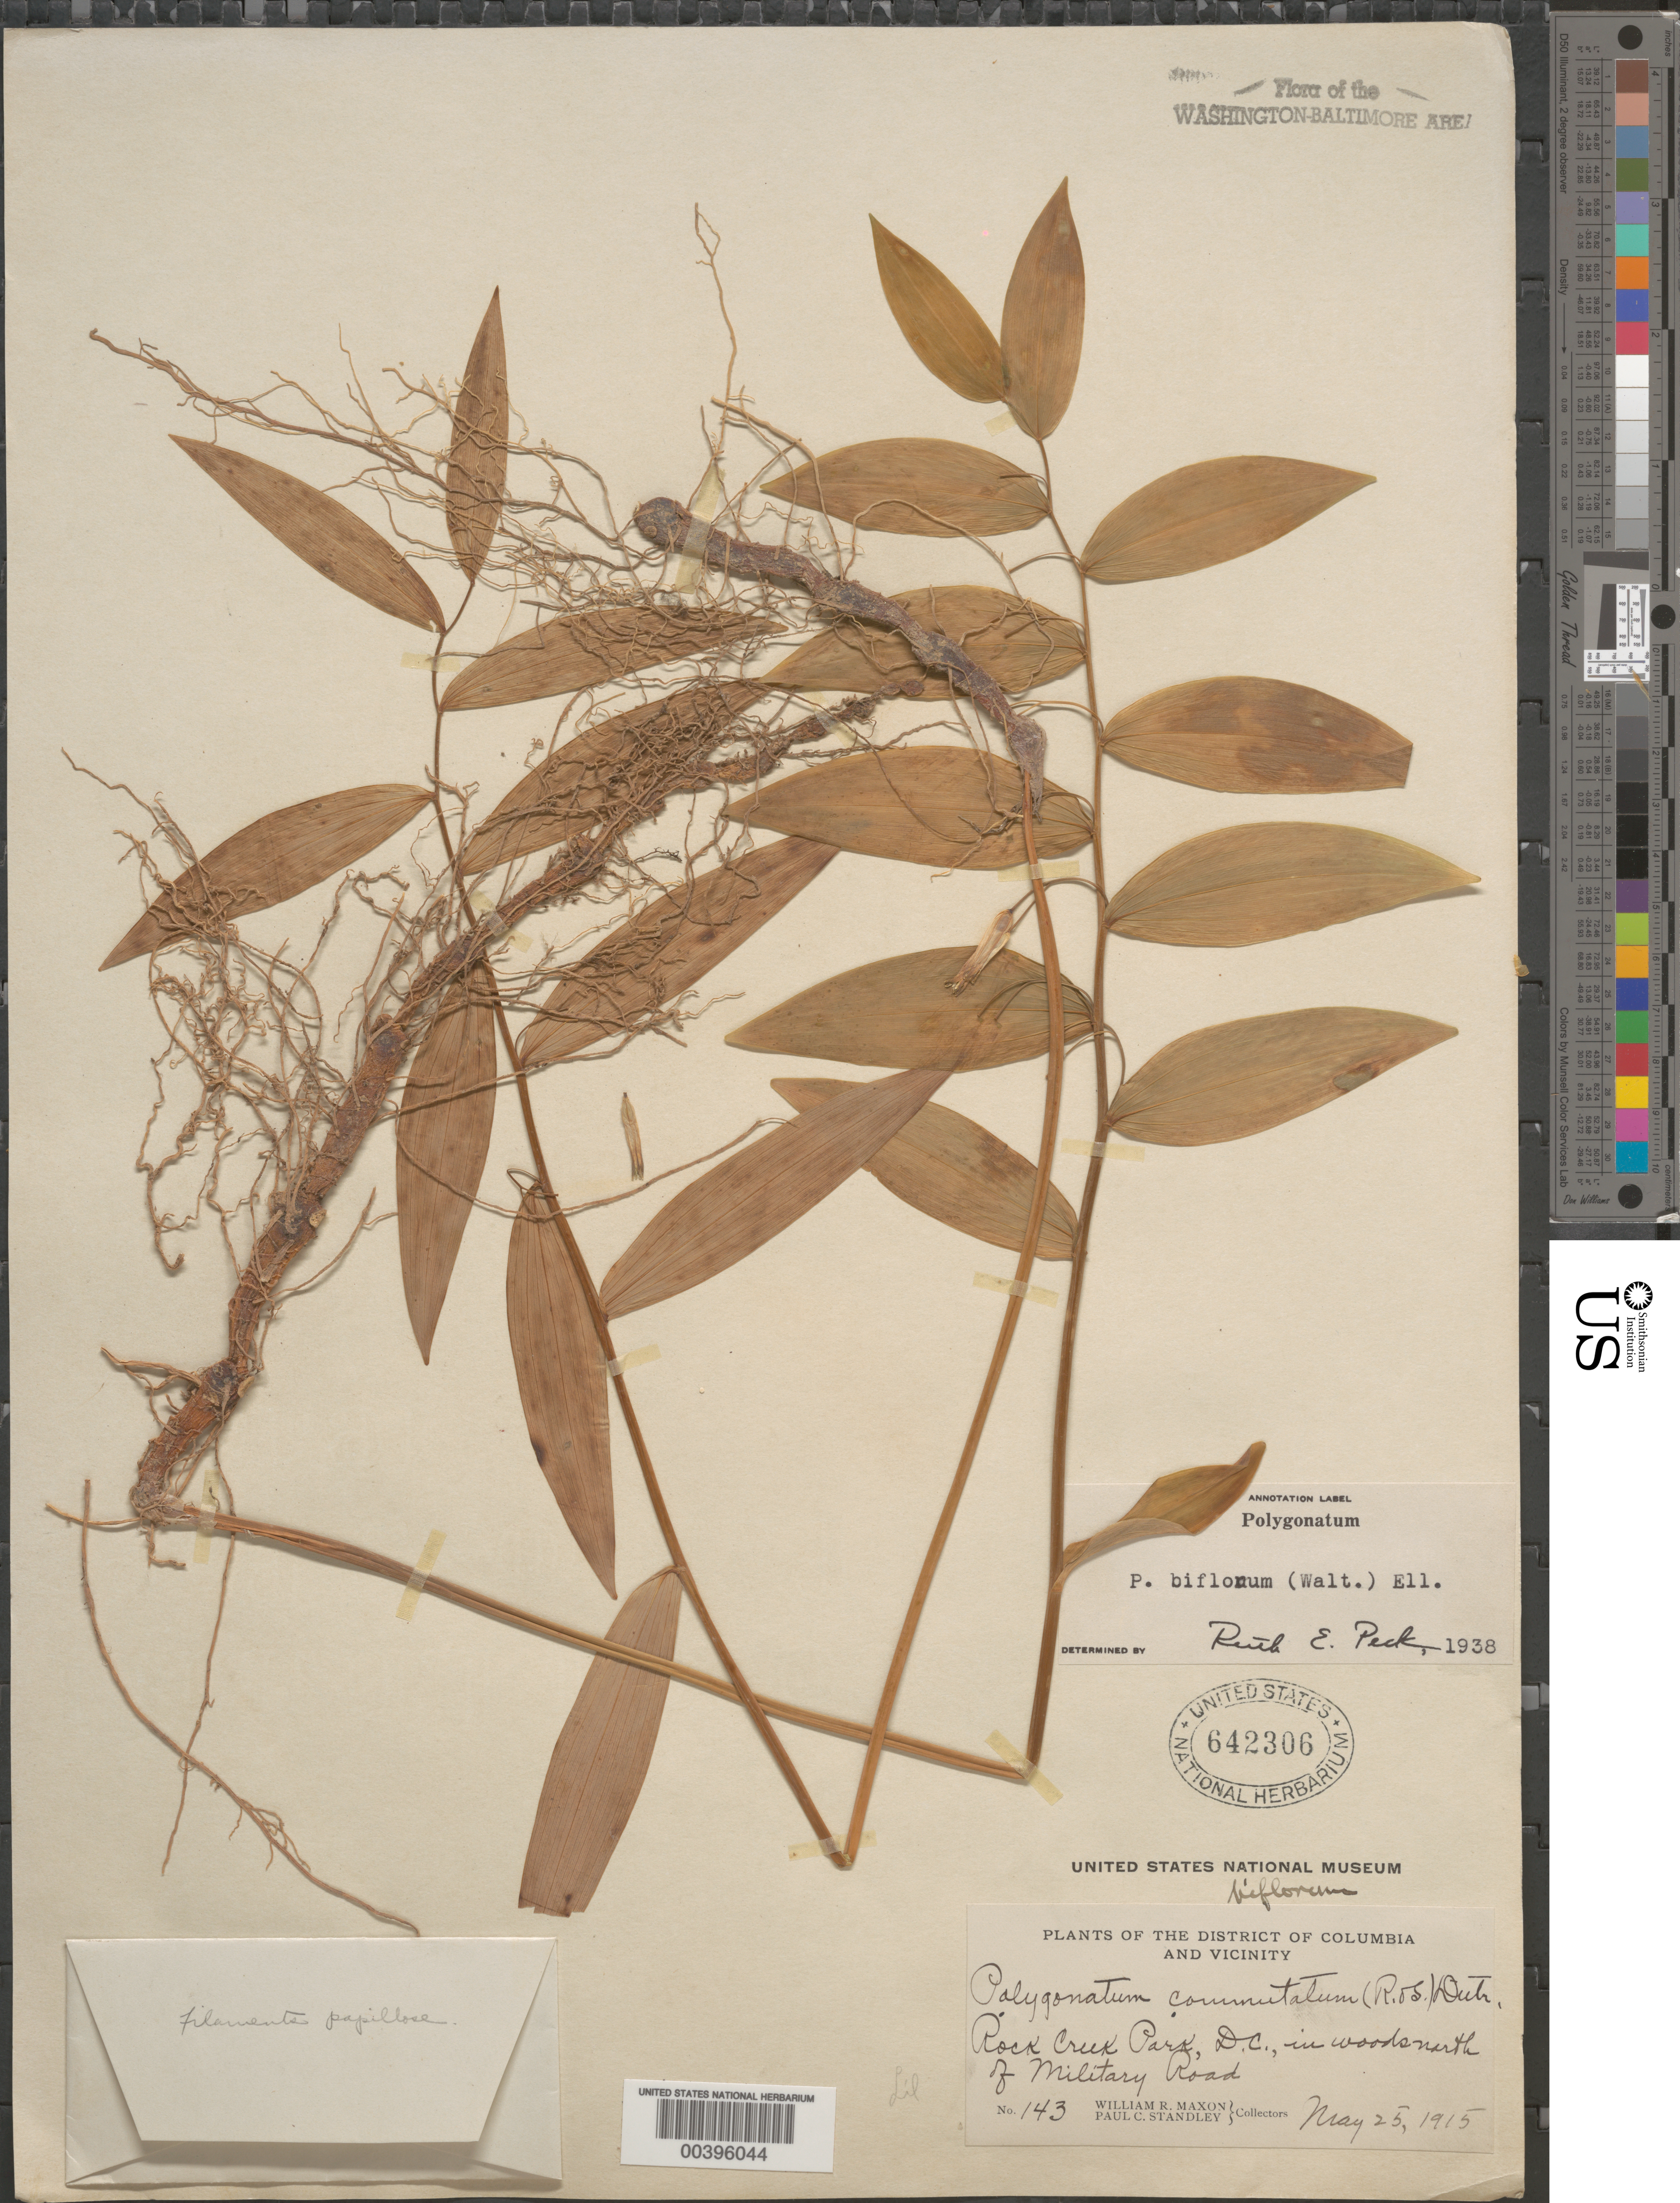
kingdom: Plantae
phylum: Tracheophyta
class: Liliopsida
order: Asparagales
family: Asparagaceae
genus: Polygonatum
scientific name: Polygonatum biflorum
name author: (Walter) Elliott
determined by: Peck, R. E.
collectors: W. R. Maxon & P. C. Standley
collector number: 143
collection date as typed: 25 May 1915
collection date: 1915-05-25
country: United States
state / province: District of Columbia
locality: Rock Creek Park north of Military Rd. Rock Creek Park and vicinity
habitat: Woods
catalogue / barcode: US 642306